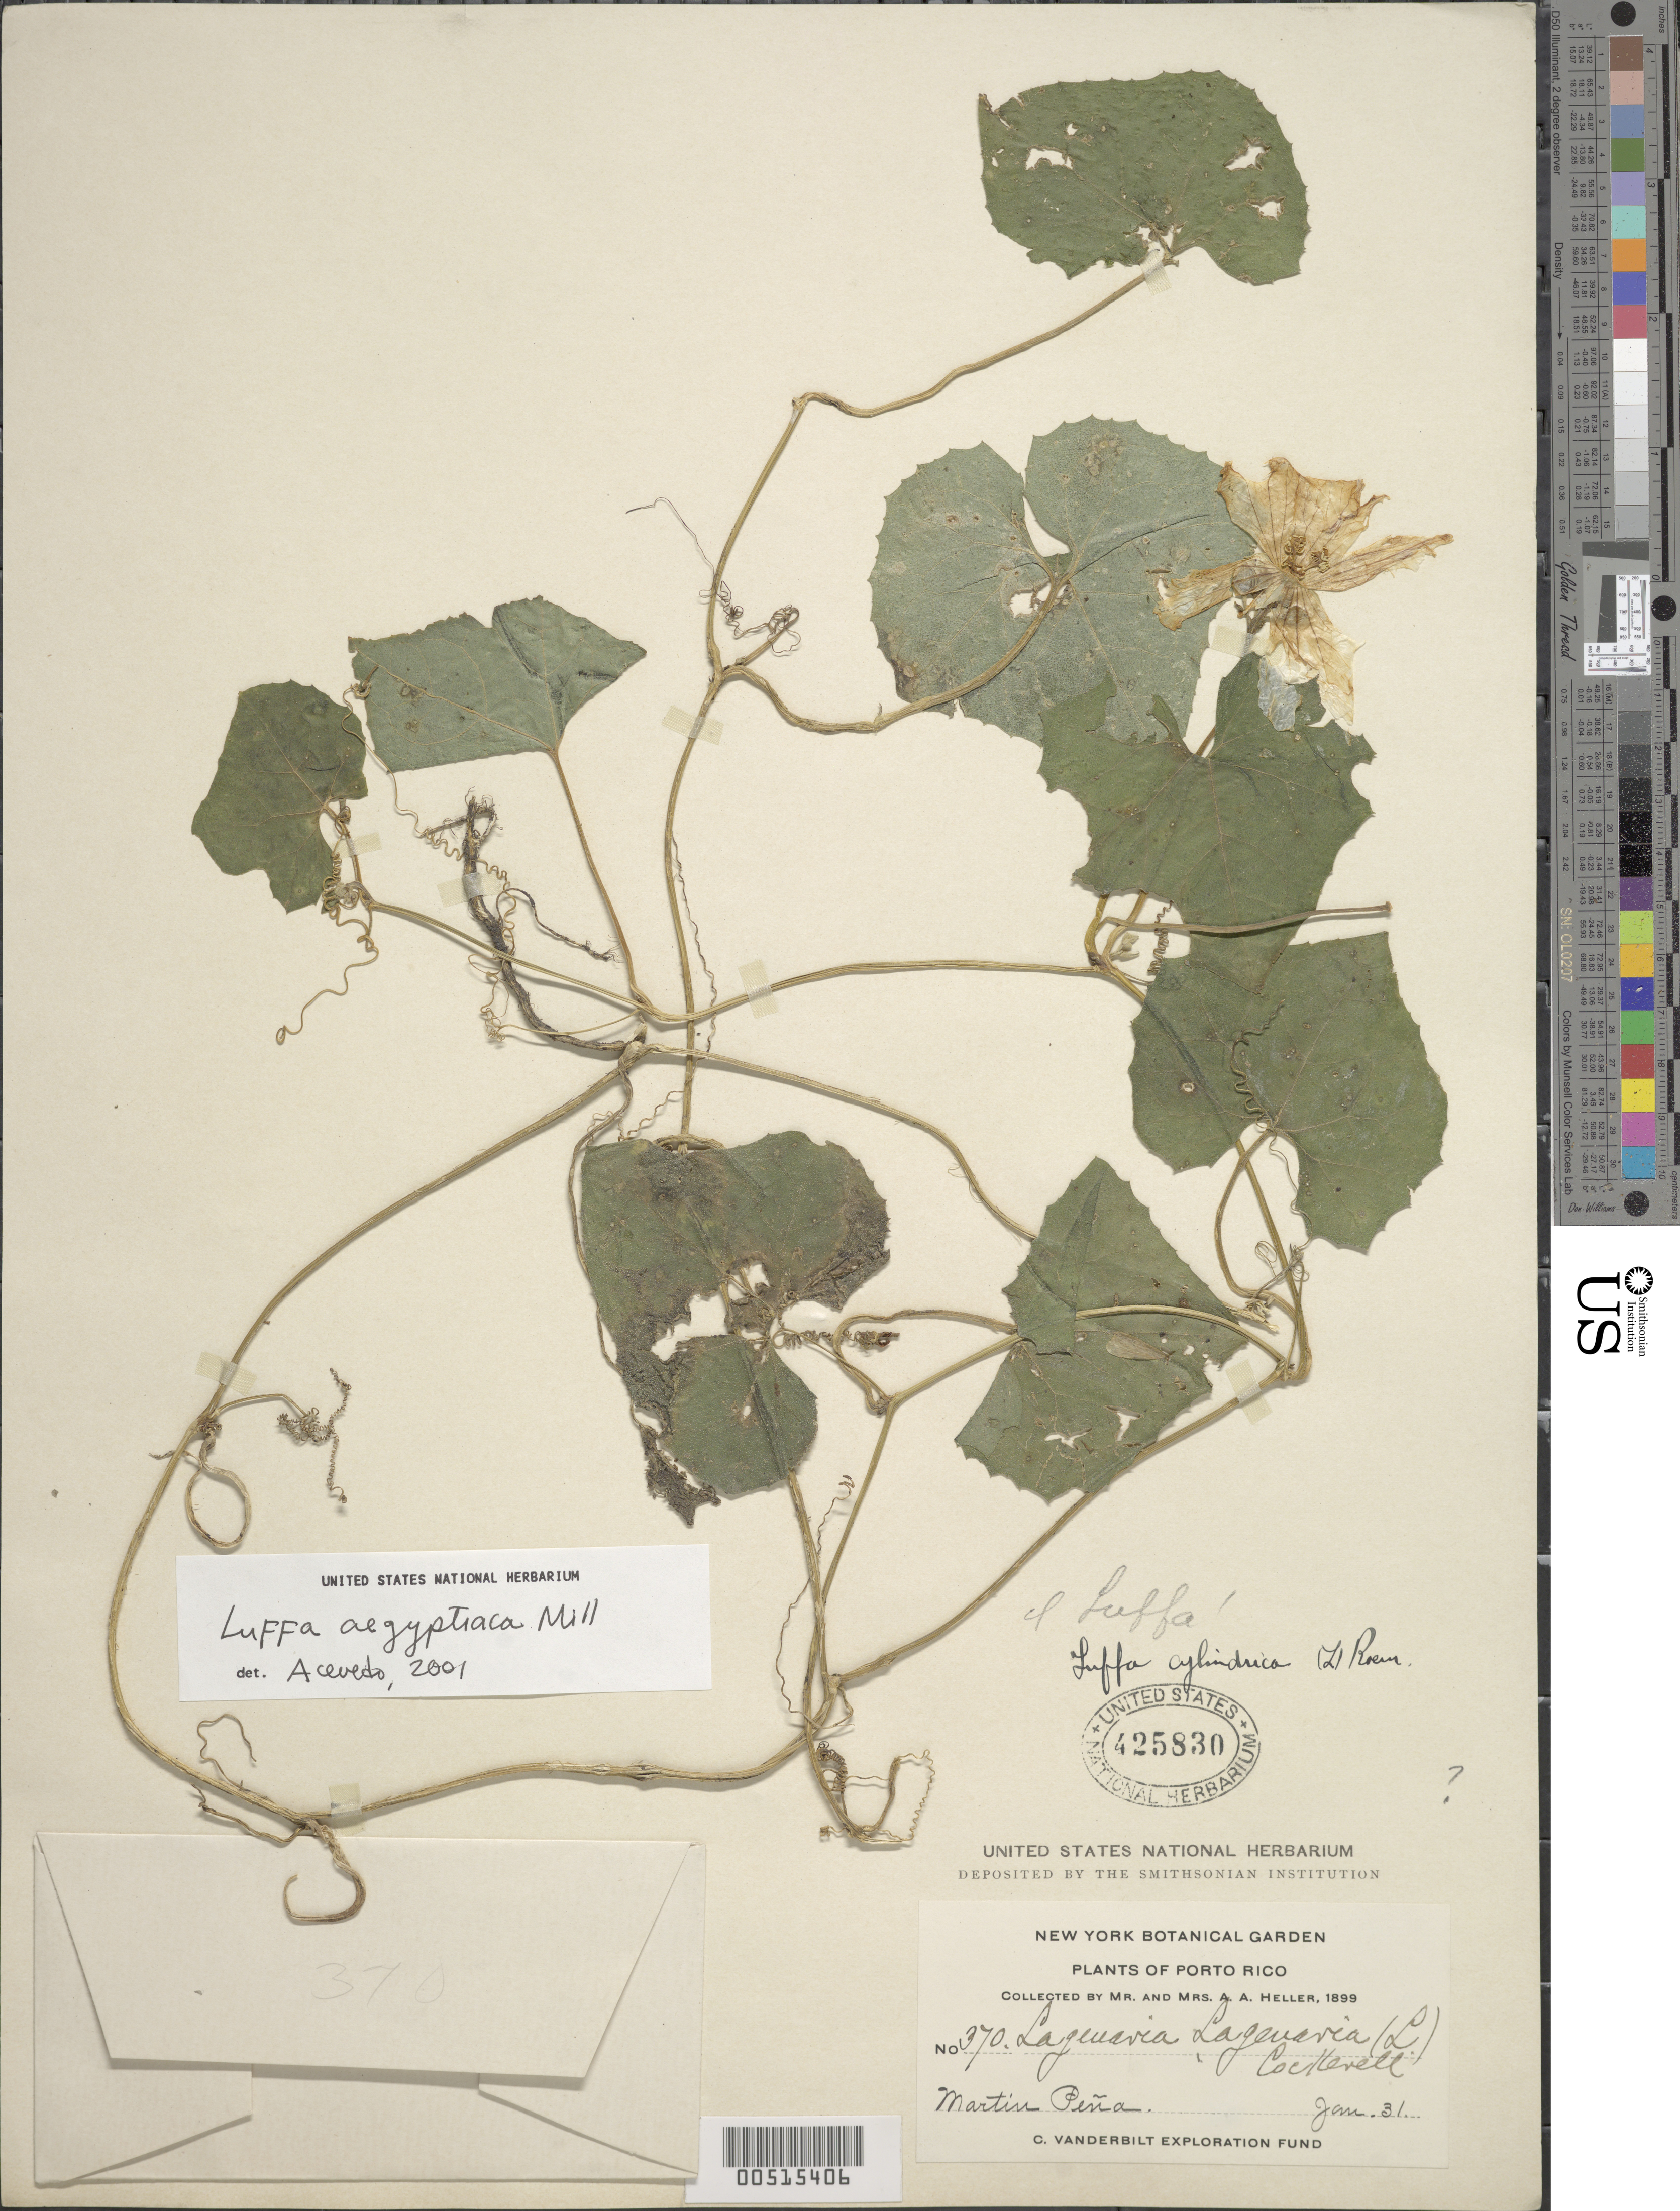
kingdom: Plantae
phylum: Tracheophyta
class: Magnoliopsida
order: Cucurbitales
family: Cucurbitaceae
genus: Luffa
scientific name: Luffa aegyptiaca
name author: Mill.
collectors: A. A. Heller & E. G. Heller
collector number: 370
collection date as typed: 31 Jan 1899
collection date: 1899-01-31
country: Puerto Rico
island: Greater Antilles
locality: Martin Peña.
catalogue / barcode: US 425830